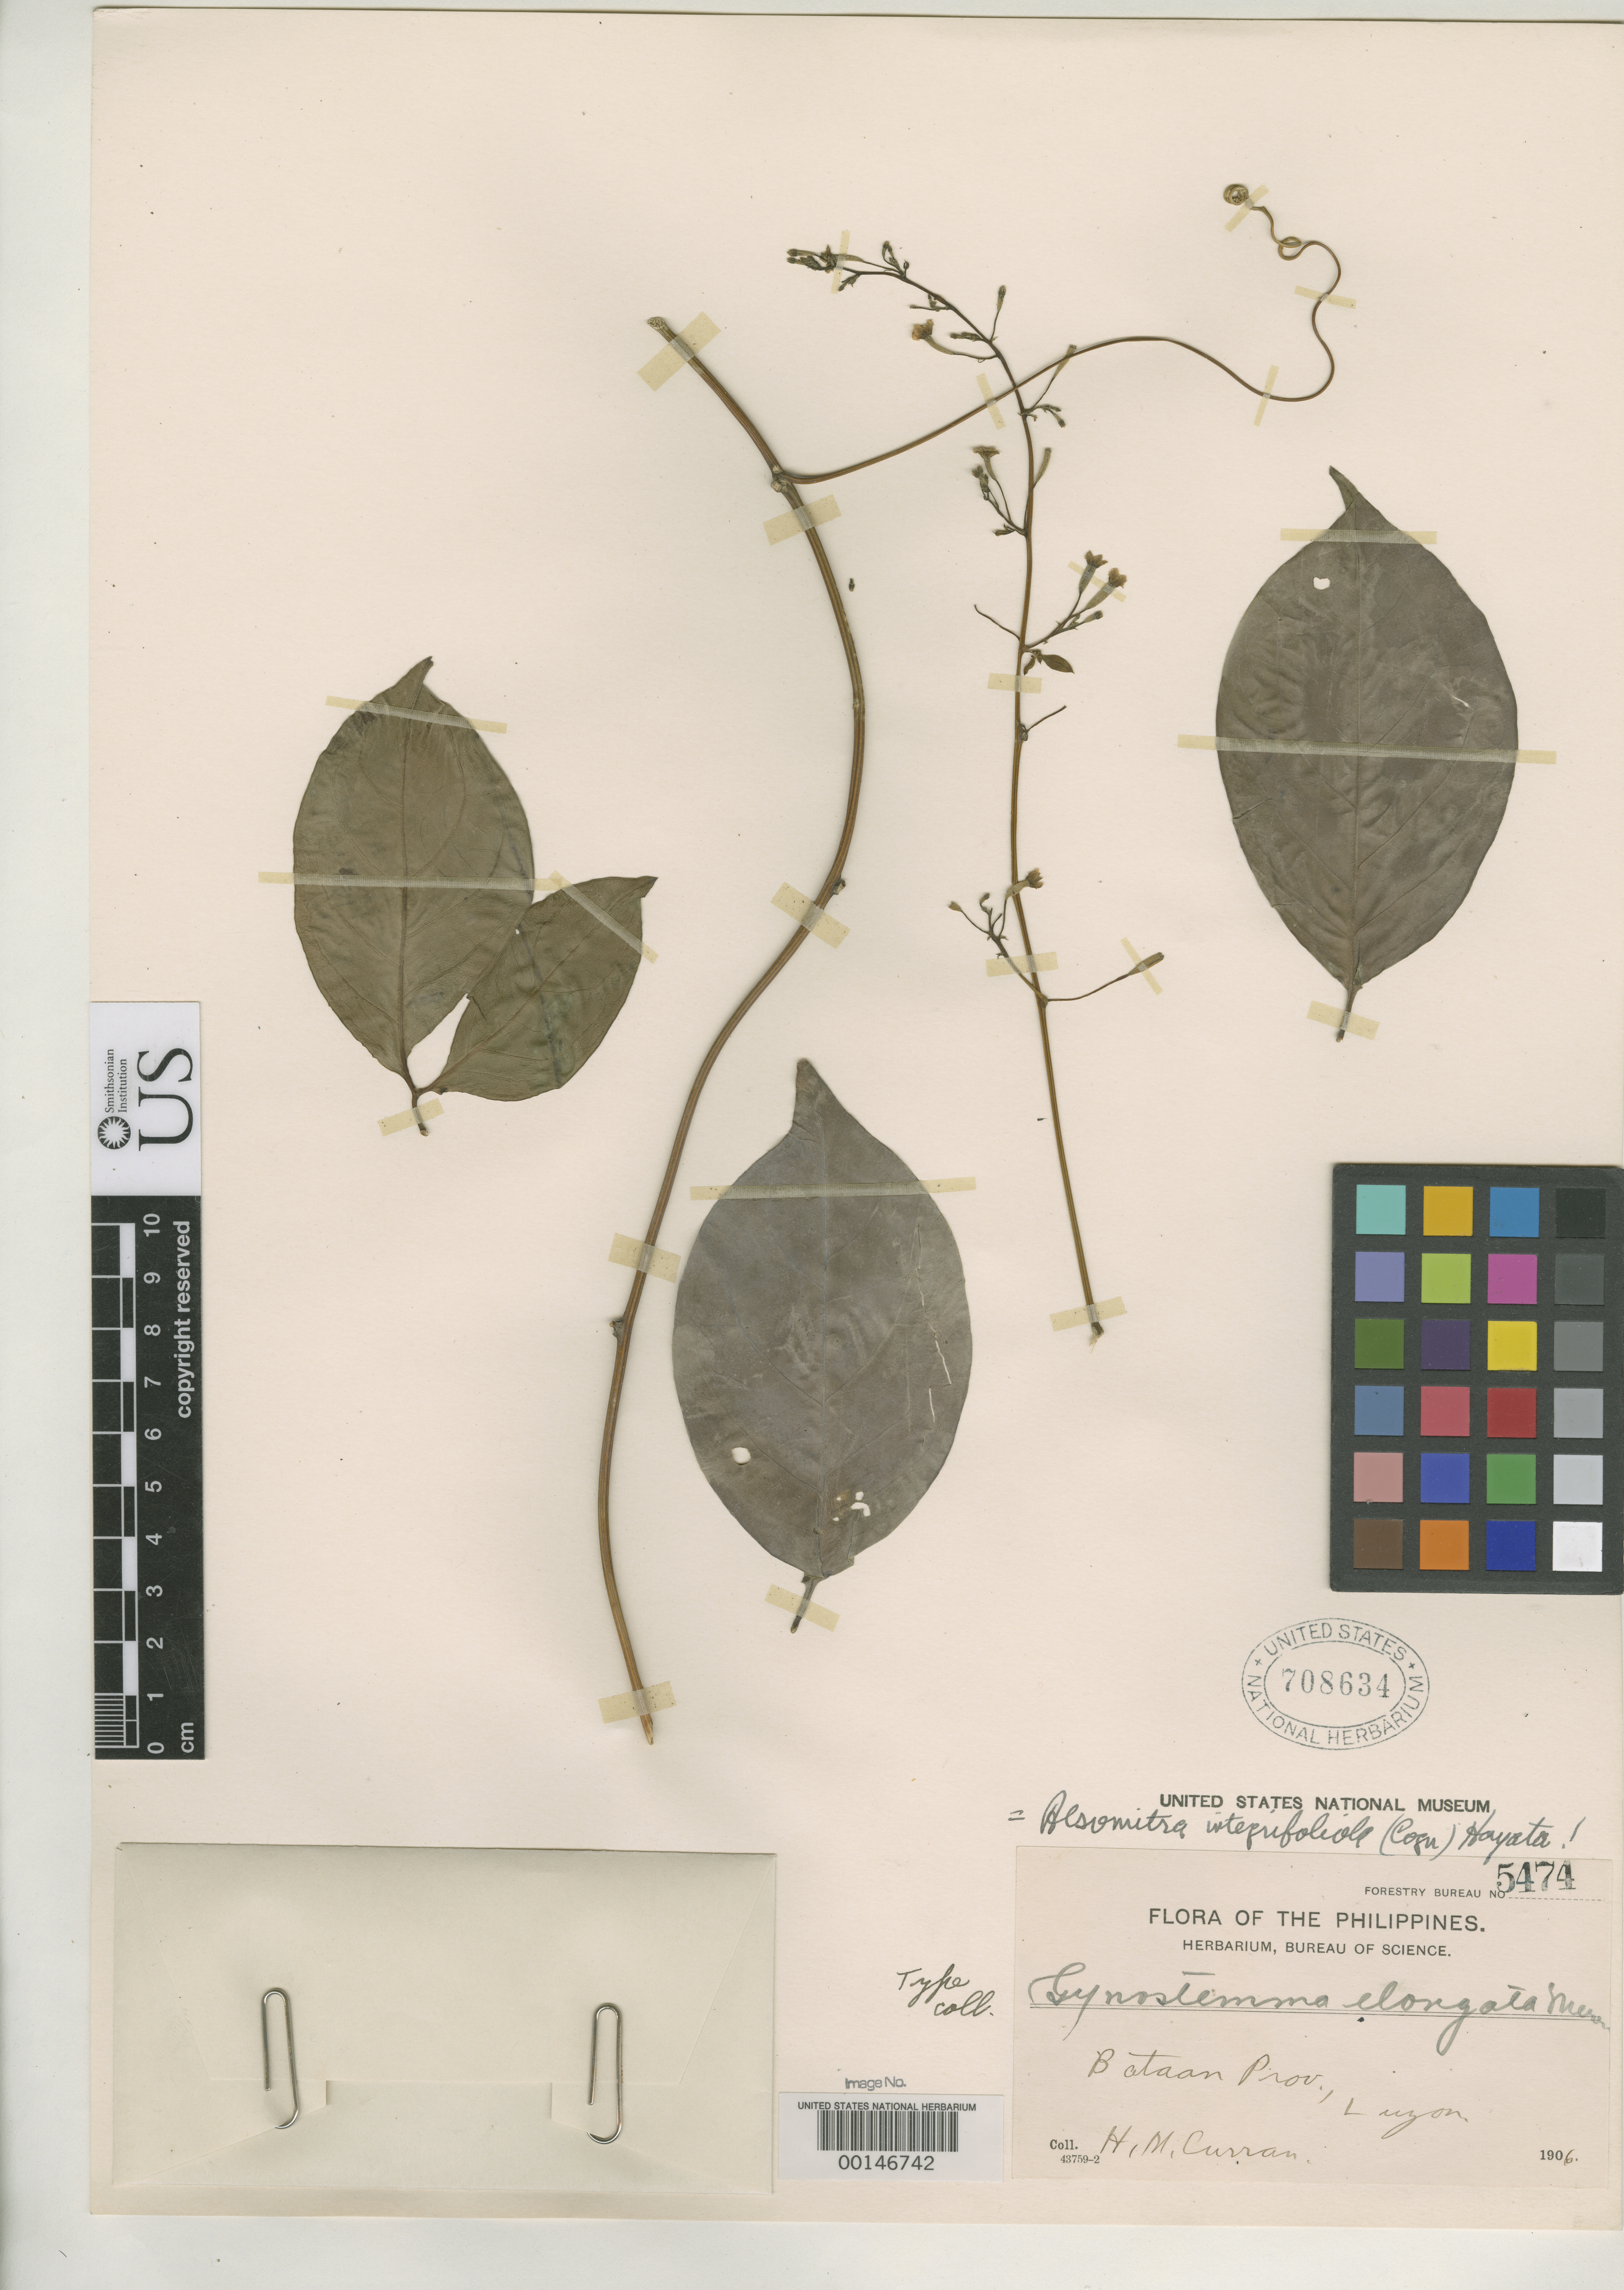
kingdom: Plantae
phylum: Tracheophyta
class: Magnoliopsida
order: Cucurbitales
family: Cucurbitaceae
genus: Gynostemma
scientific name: Gynostemma elongatum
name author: Merr.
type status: Isotype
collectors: H. M. Curran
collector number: Bur. Sci. 5474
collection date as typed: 23 Nov 1906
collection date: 1906-11-23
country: Philippines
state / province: Central Luzon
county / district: Bataan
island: Luzon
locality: Near Lamao.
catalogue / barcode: US 708634